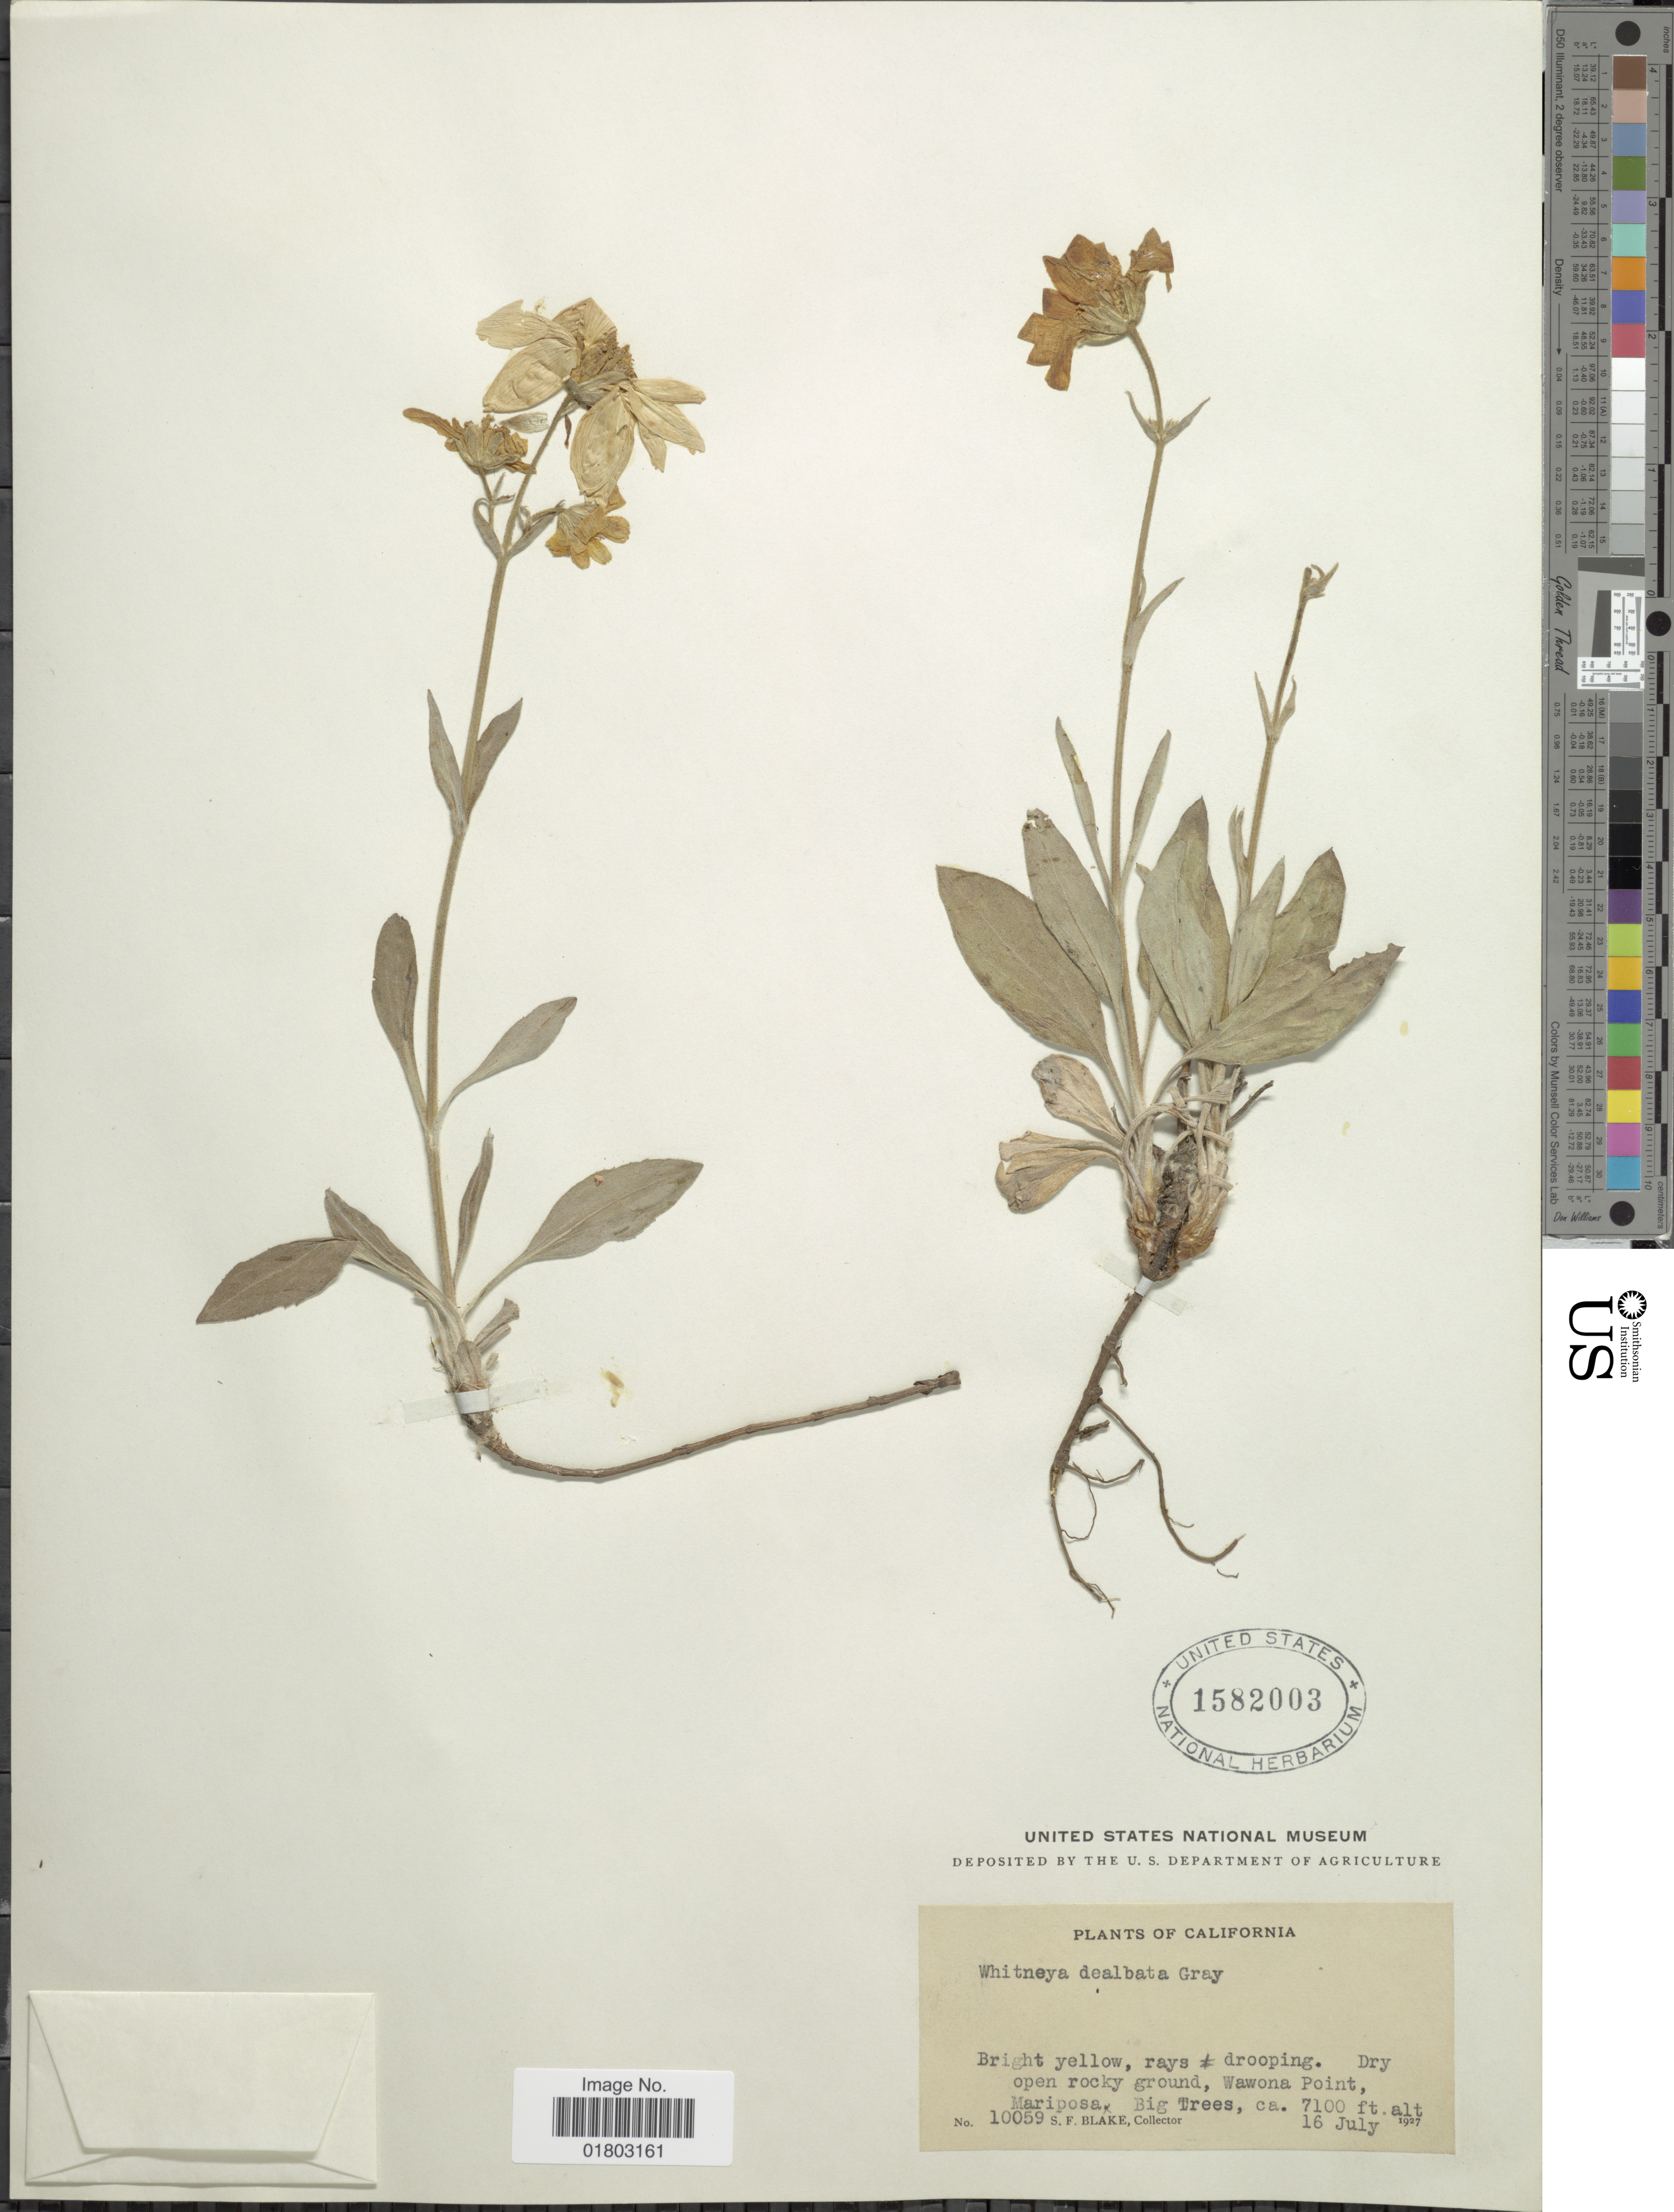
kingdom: Plantae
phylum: Tracheophyta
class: Magnoliopsida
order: Asterales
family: Asteraceae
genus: Arnica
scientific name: Arnica dealbata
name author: (A. Gray) B.G. Baldwin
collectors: S. Blake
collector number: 10059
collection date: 1927-07-16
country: United States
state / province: California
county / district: Mariposa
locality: Dry open rocky ground, Wawona Point, Mariposa, Big Trees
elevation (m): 2164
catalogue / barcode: US 1582003